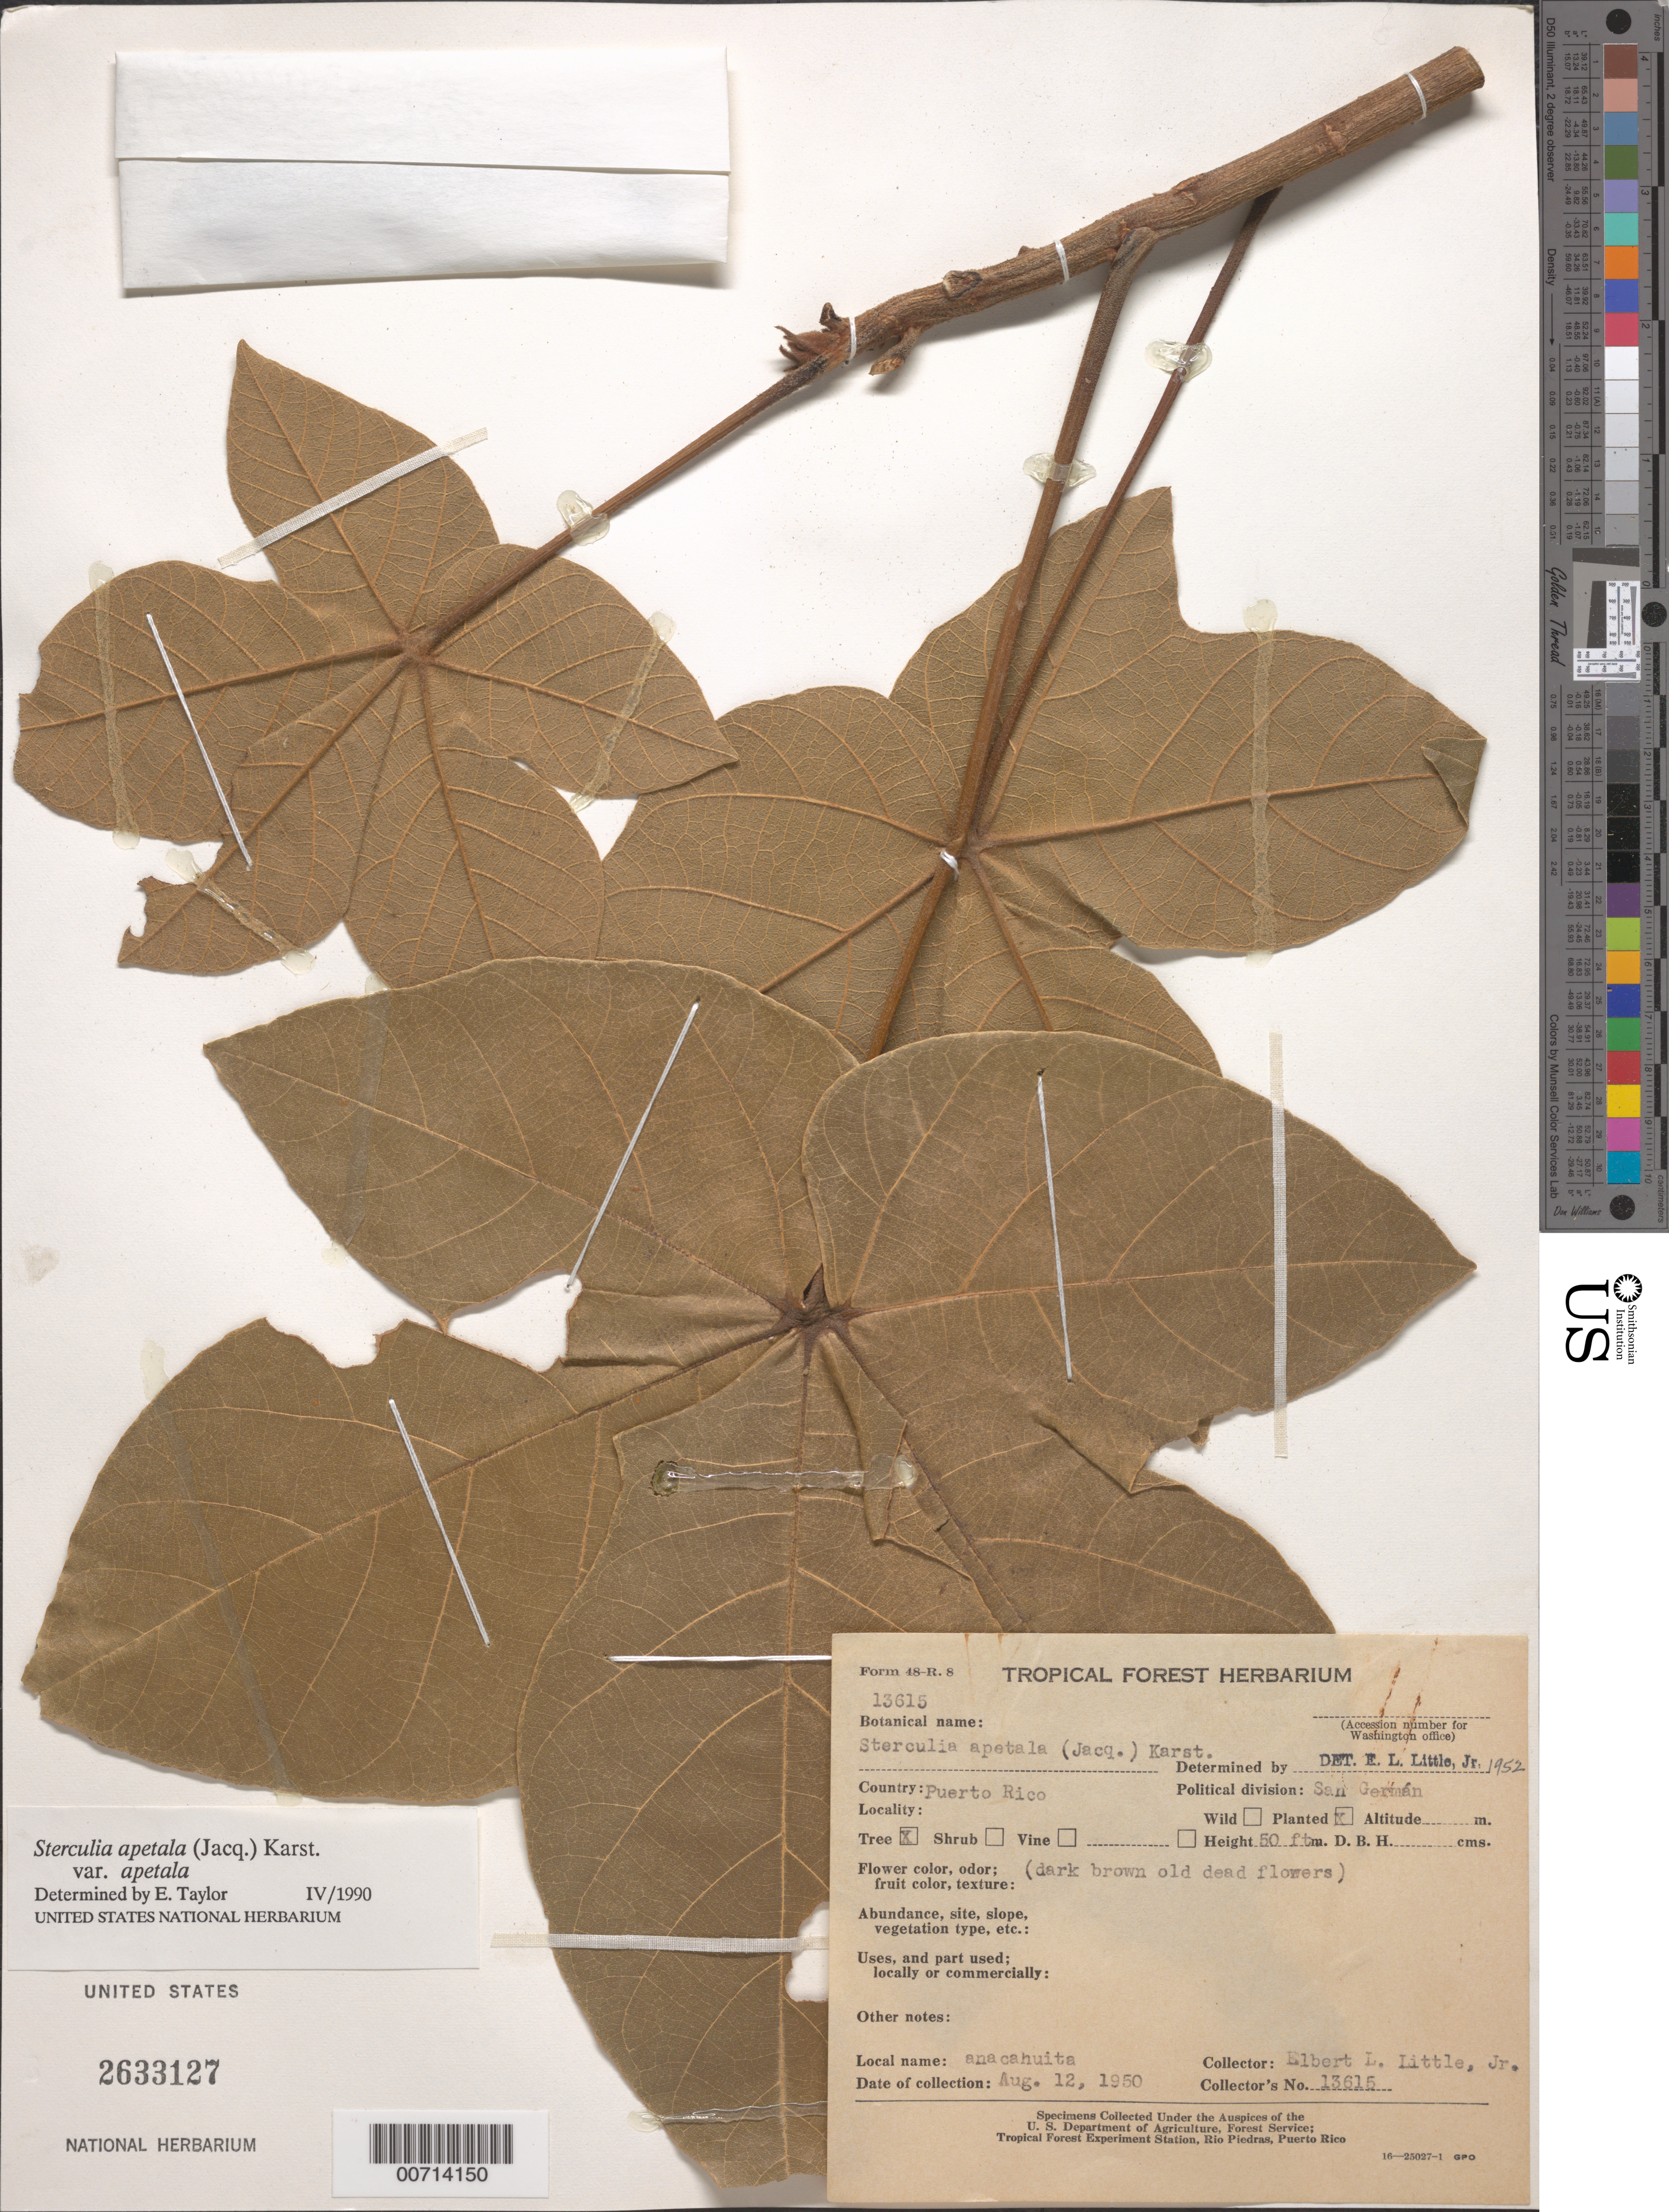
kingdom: Plantae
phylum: Tracheophyta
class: Magnoliopsida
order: Malvales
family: Malvaceae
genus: Sterculia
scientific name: Sterculia apetala var. apetala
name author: (Jacq.) H. Karst.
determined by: Taylor, E.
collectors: E. L. Little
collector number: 13615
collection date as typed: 12 Aug 1950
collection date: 1950-08-12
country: Puerto Rico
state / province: San Germán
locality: San German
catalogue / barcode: US 2633127